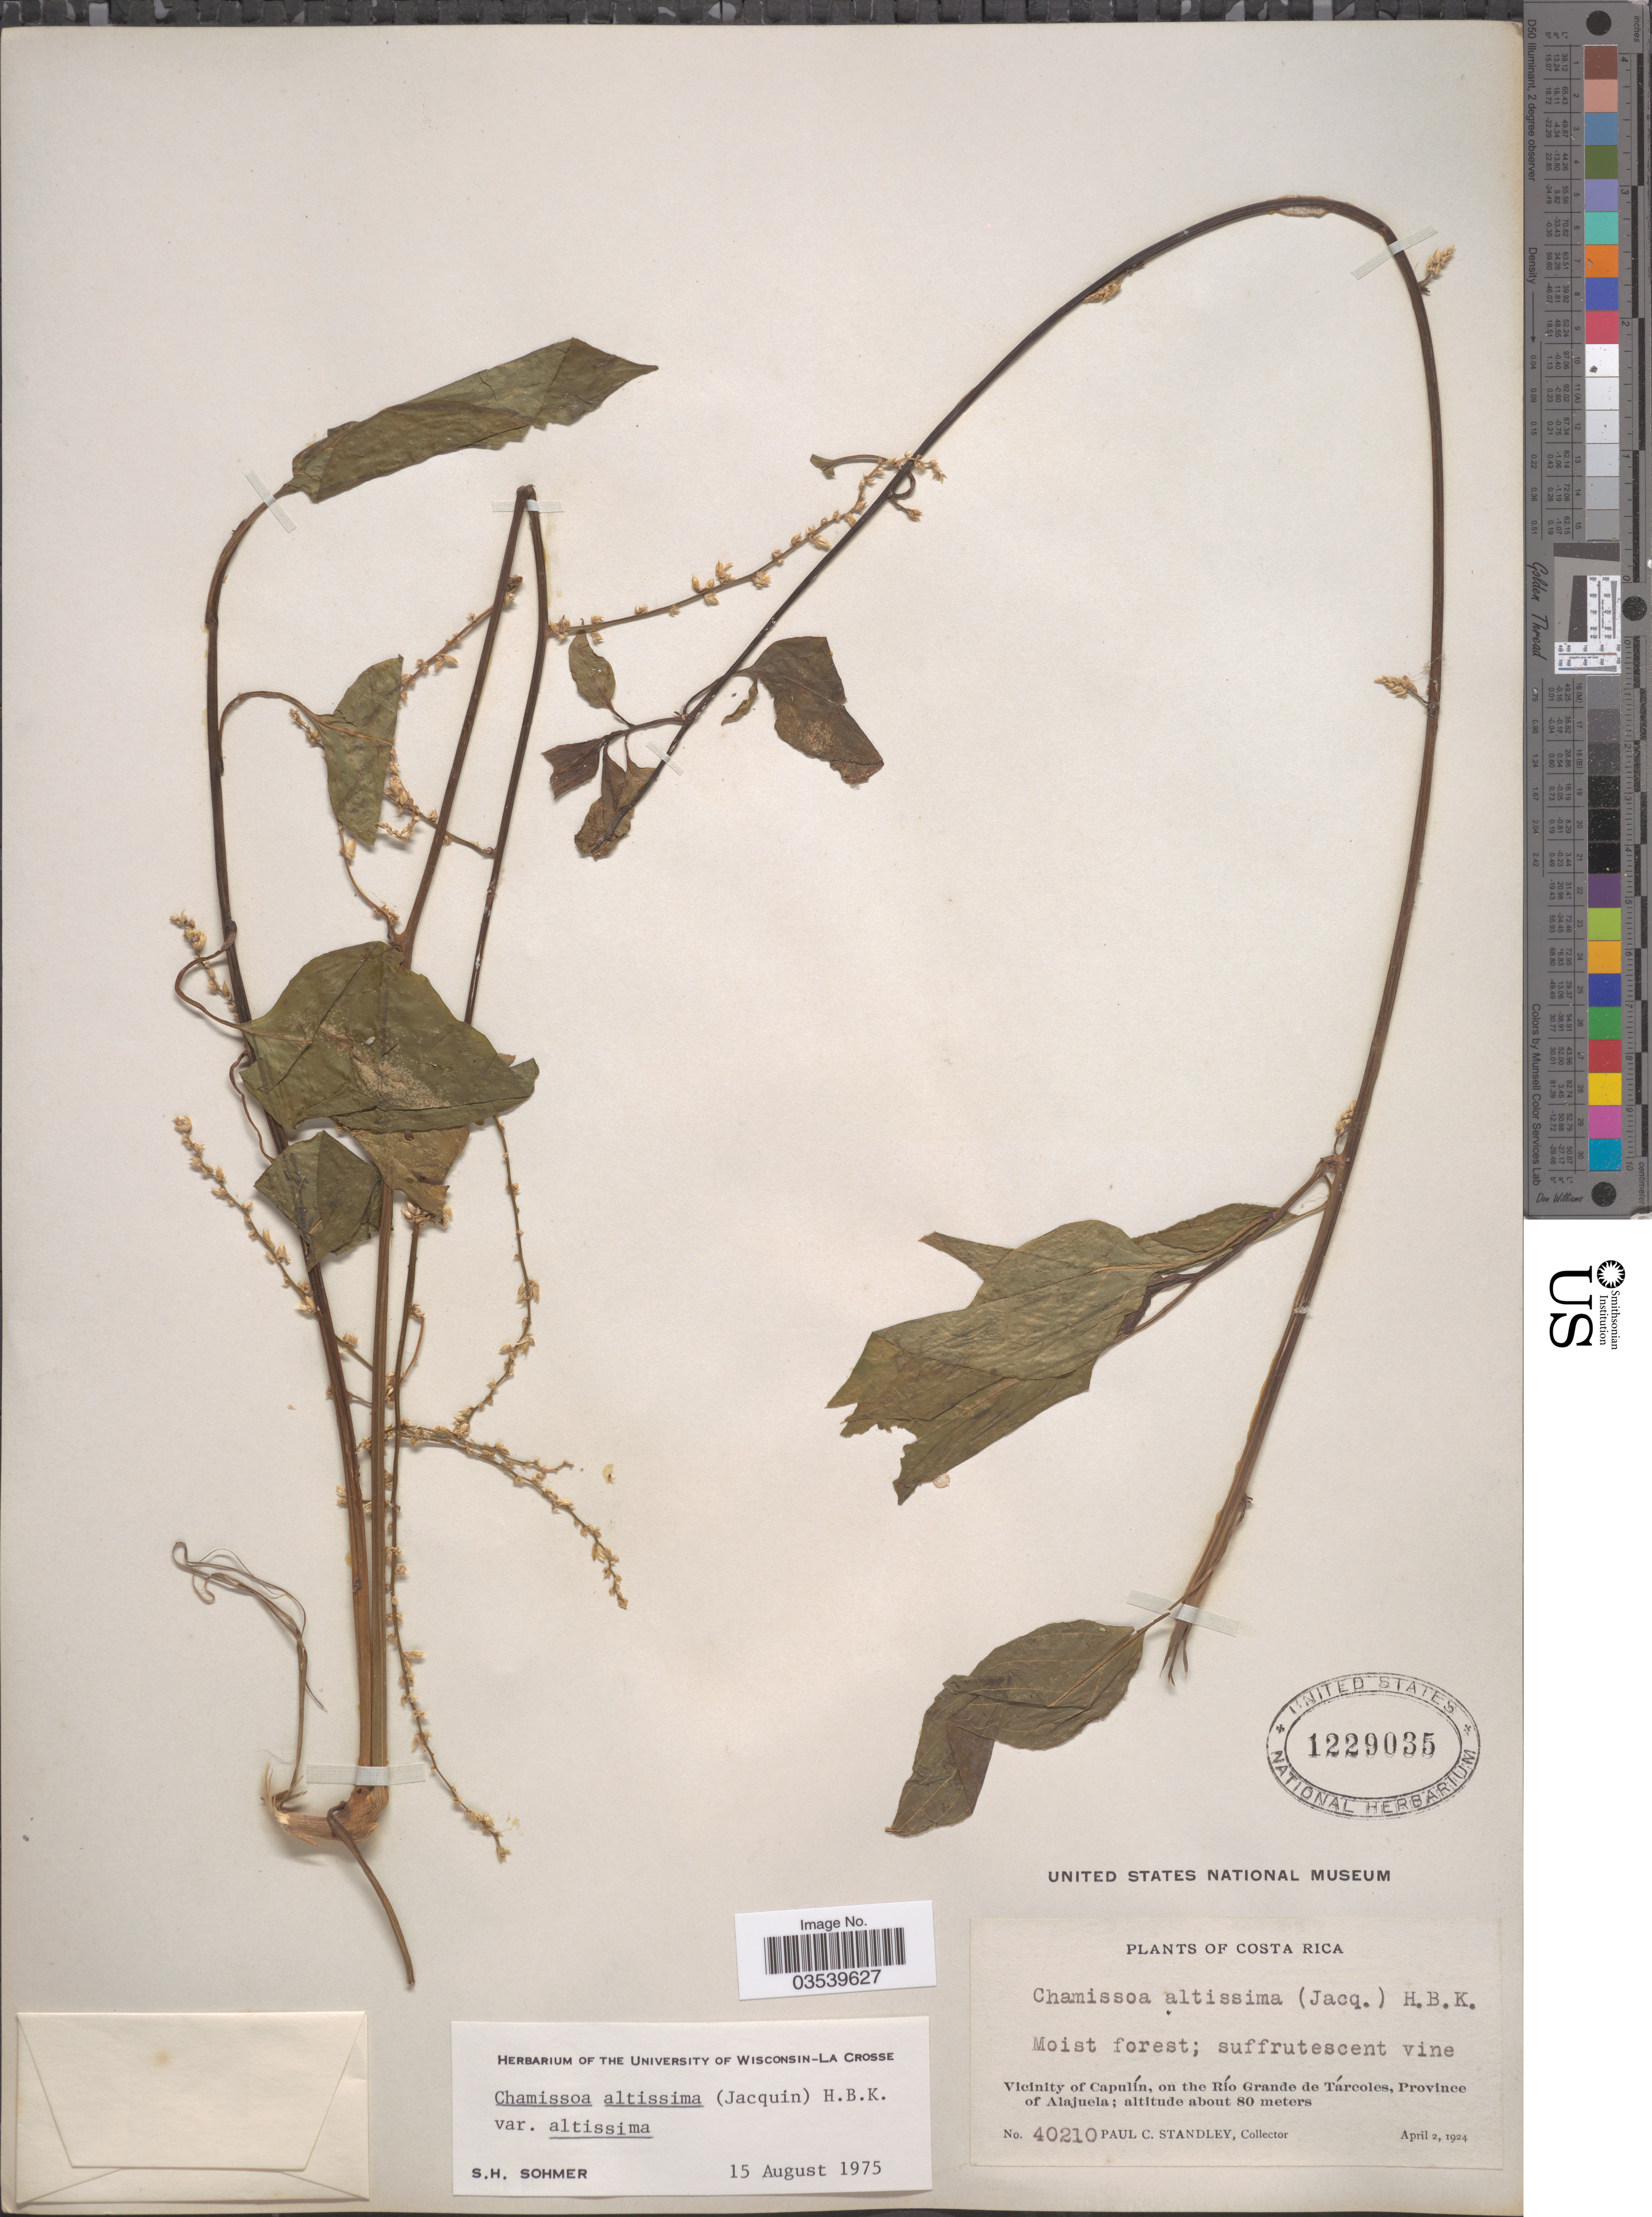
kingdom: Plantae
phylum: Tracheophyta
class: Magnoliopsida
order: Caryophyllales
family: Amaranthaceae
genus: Chamissoa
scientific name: Chamissoa altissima var. altissima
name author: (Jacq.) Kunth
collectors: P. C. Standley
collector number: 40210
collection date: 1924-04-02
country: Costa Rica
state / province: Alajuela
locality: Vicinity of Capulín, on the Río Grande de Tárcoles.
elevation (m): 80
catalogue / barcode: US 1229035